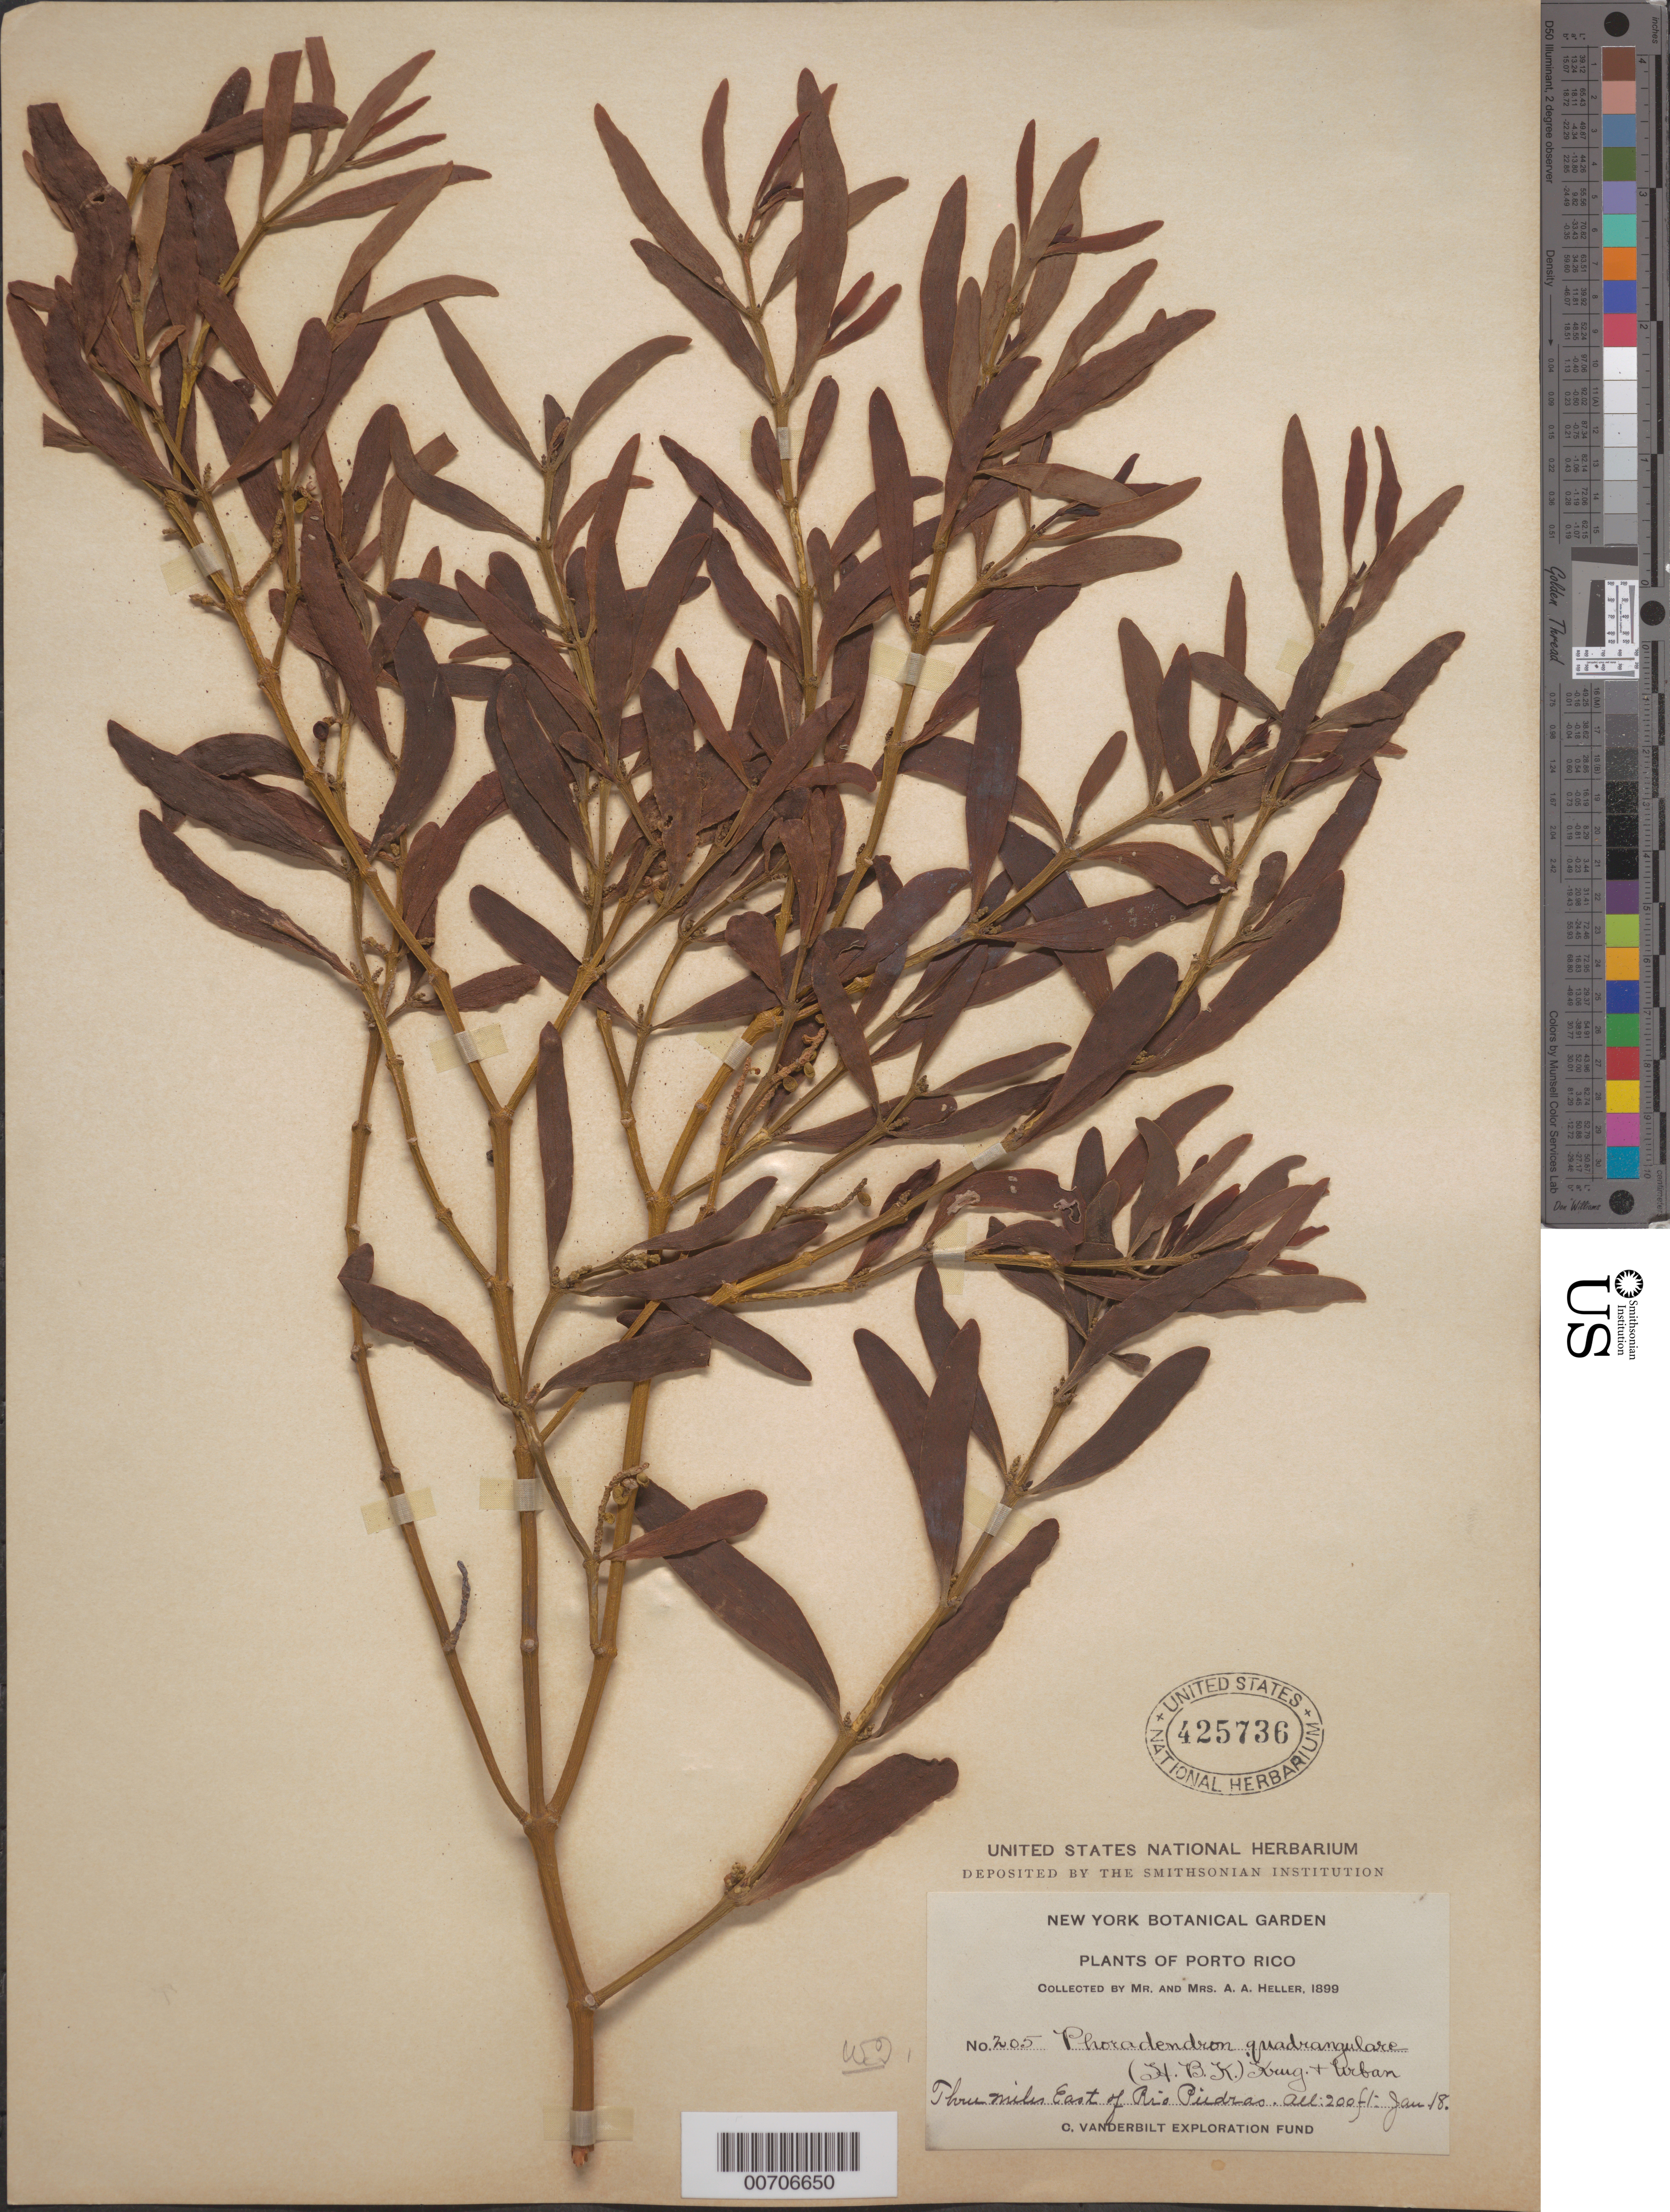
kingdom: Plantae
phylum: Tracheophyta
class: Magnoliopsida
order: Santalales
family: Viscaceae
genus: Phoradendron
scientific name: Phoradendron quadrangulare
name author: (Kunth) Griseb.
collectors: A. A. Heller & -- Heller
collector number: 205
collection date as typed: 18 Jan 1899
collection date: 1899-01-18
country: Puerto Rico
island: Greater Antilles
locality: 3 mi E of Río Piedras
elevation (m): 61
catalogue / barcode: US 425736